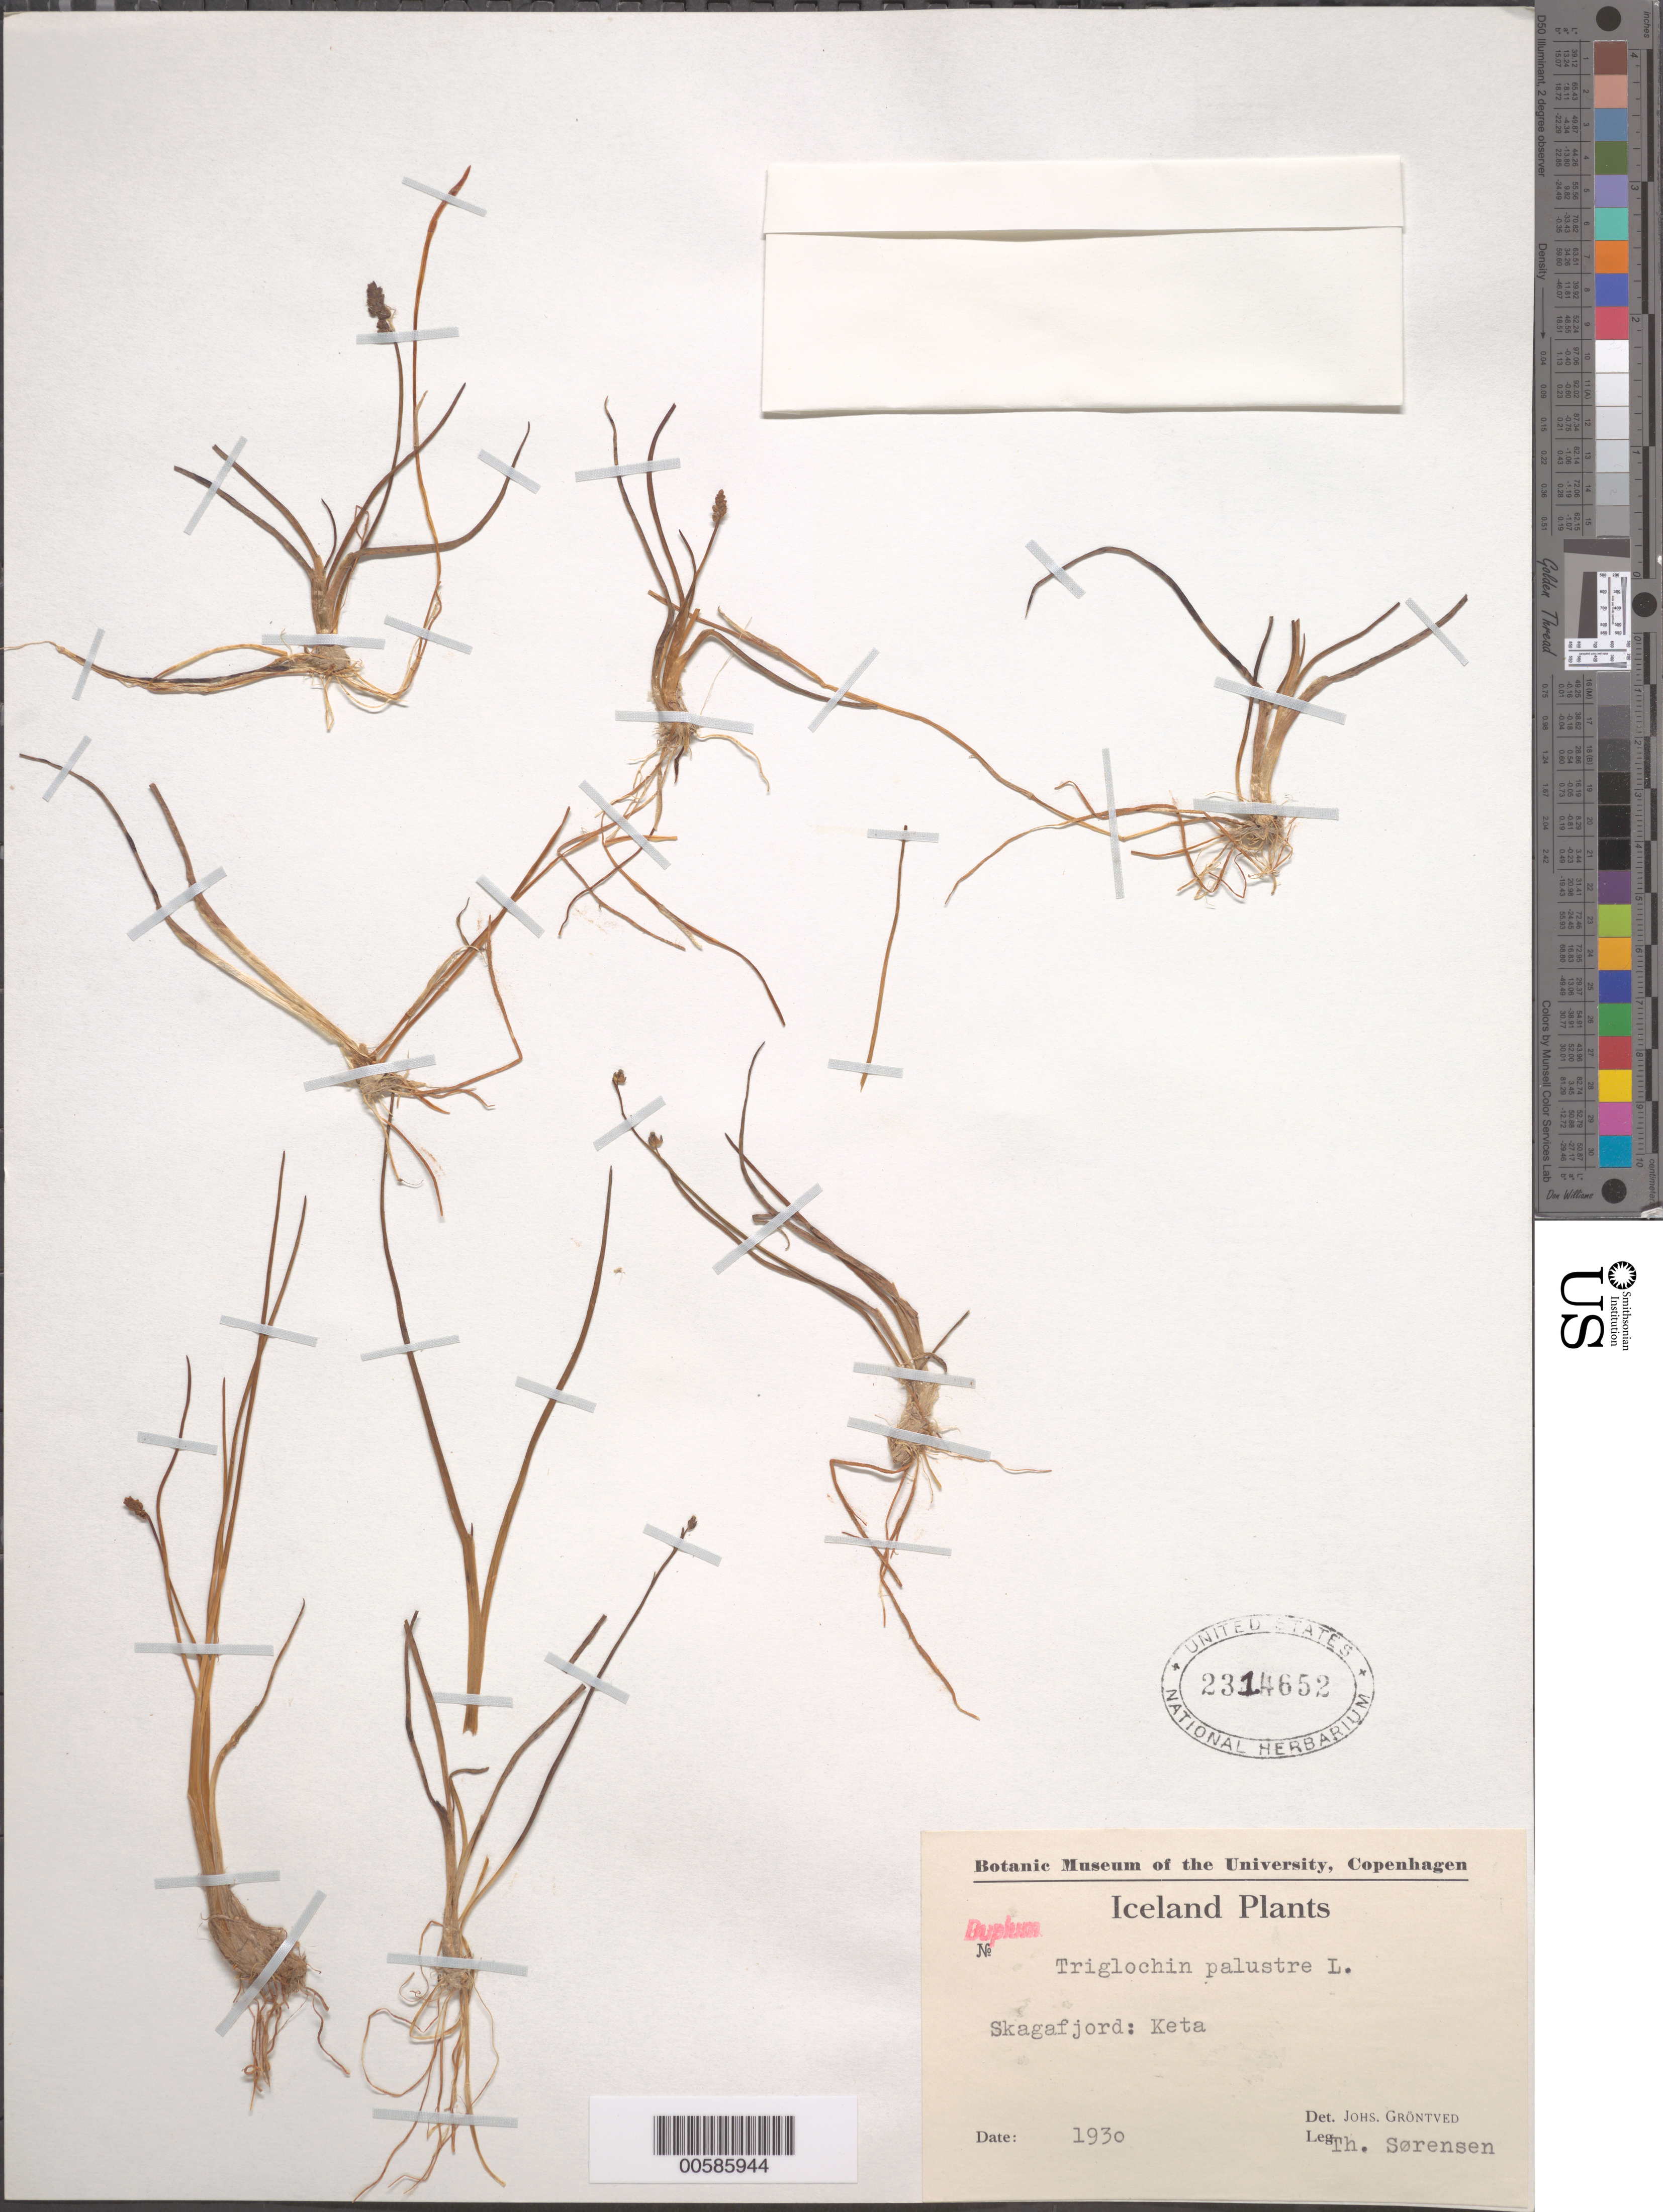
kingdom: Plantae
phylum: Tracheophyta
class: Liliopsida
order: Alismatales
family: Juncaginaceae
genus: Triglochin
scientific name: Triglochin palustris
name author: L.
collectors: T. Sorensen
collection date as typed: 1930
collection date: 1930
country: Iceland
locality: Skagafjord, Keta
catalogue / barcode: US 2314652